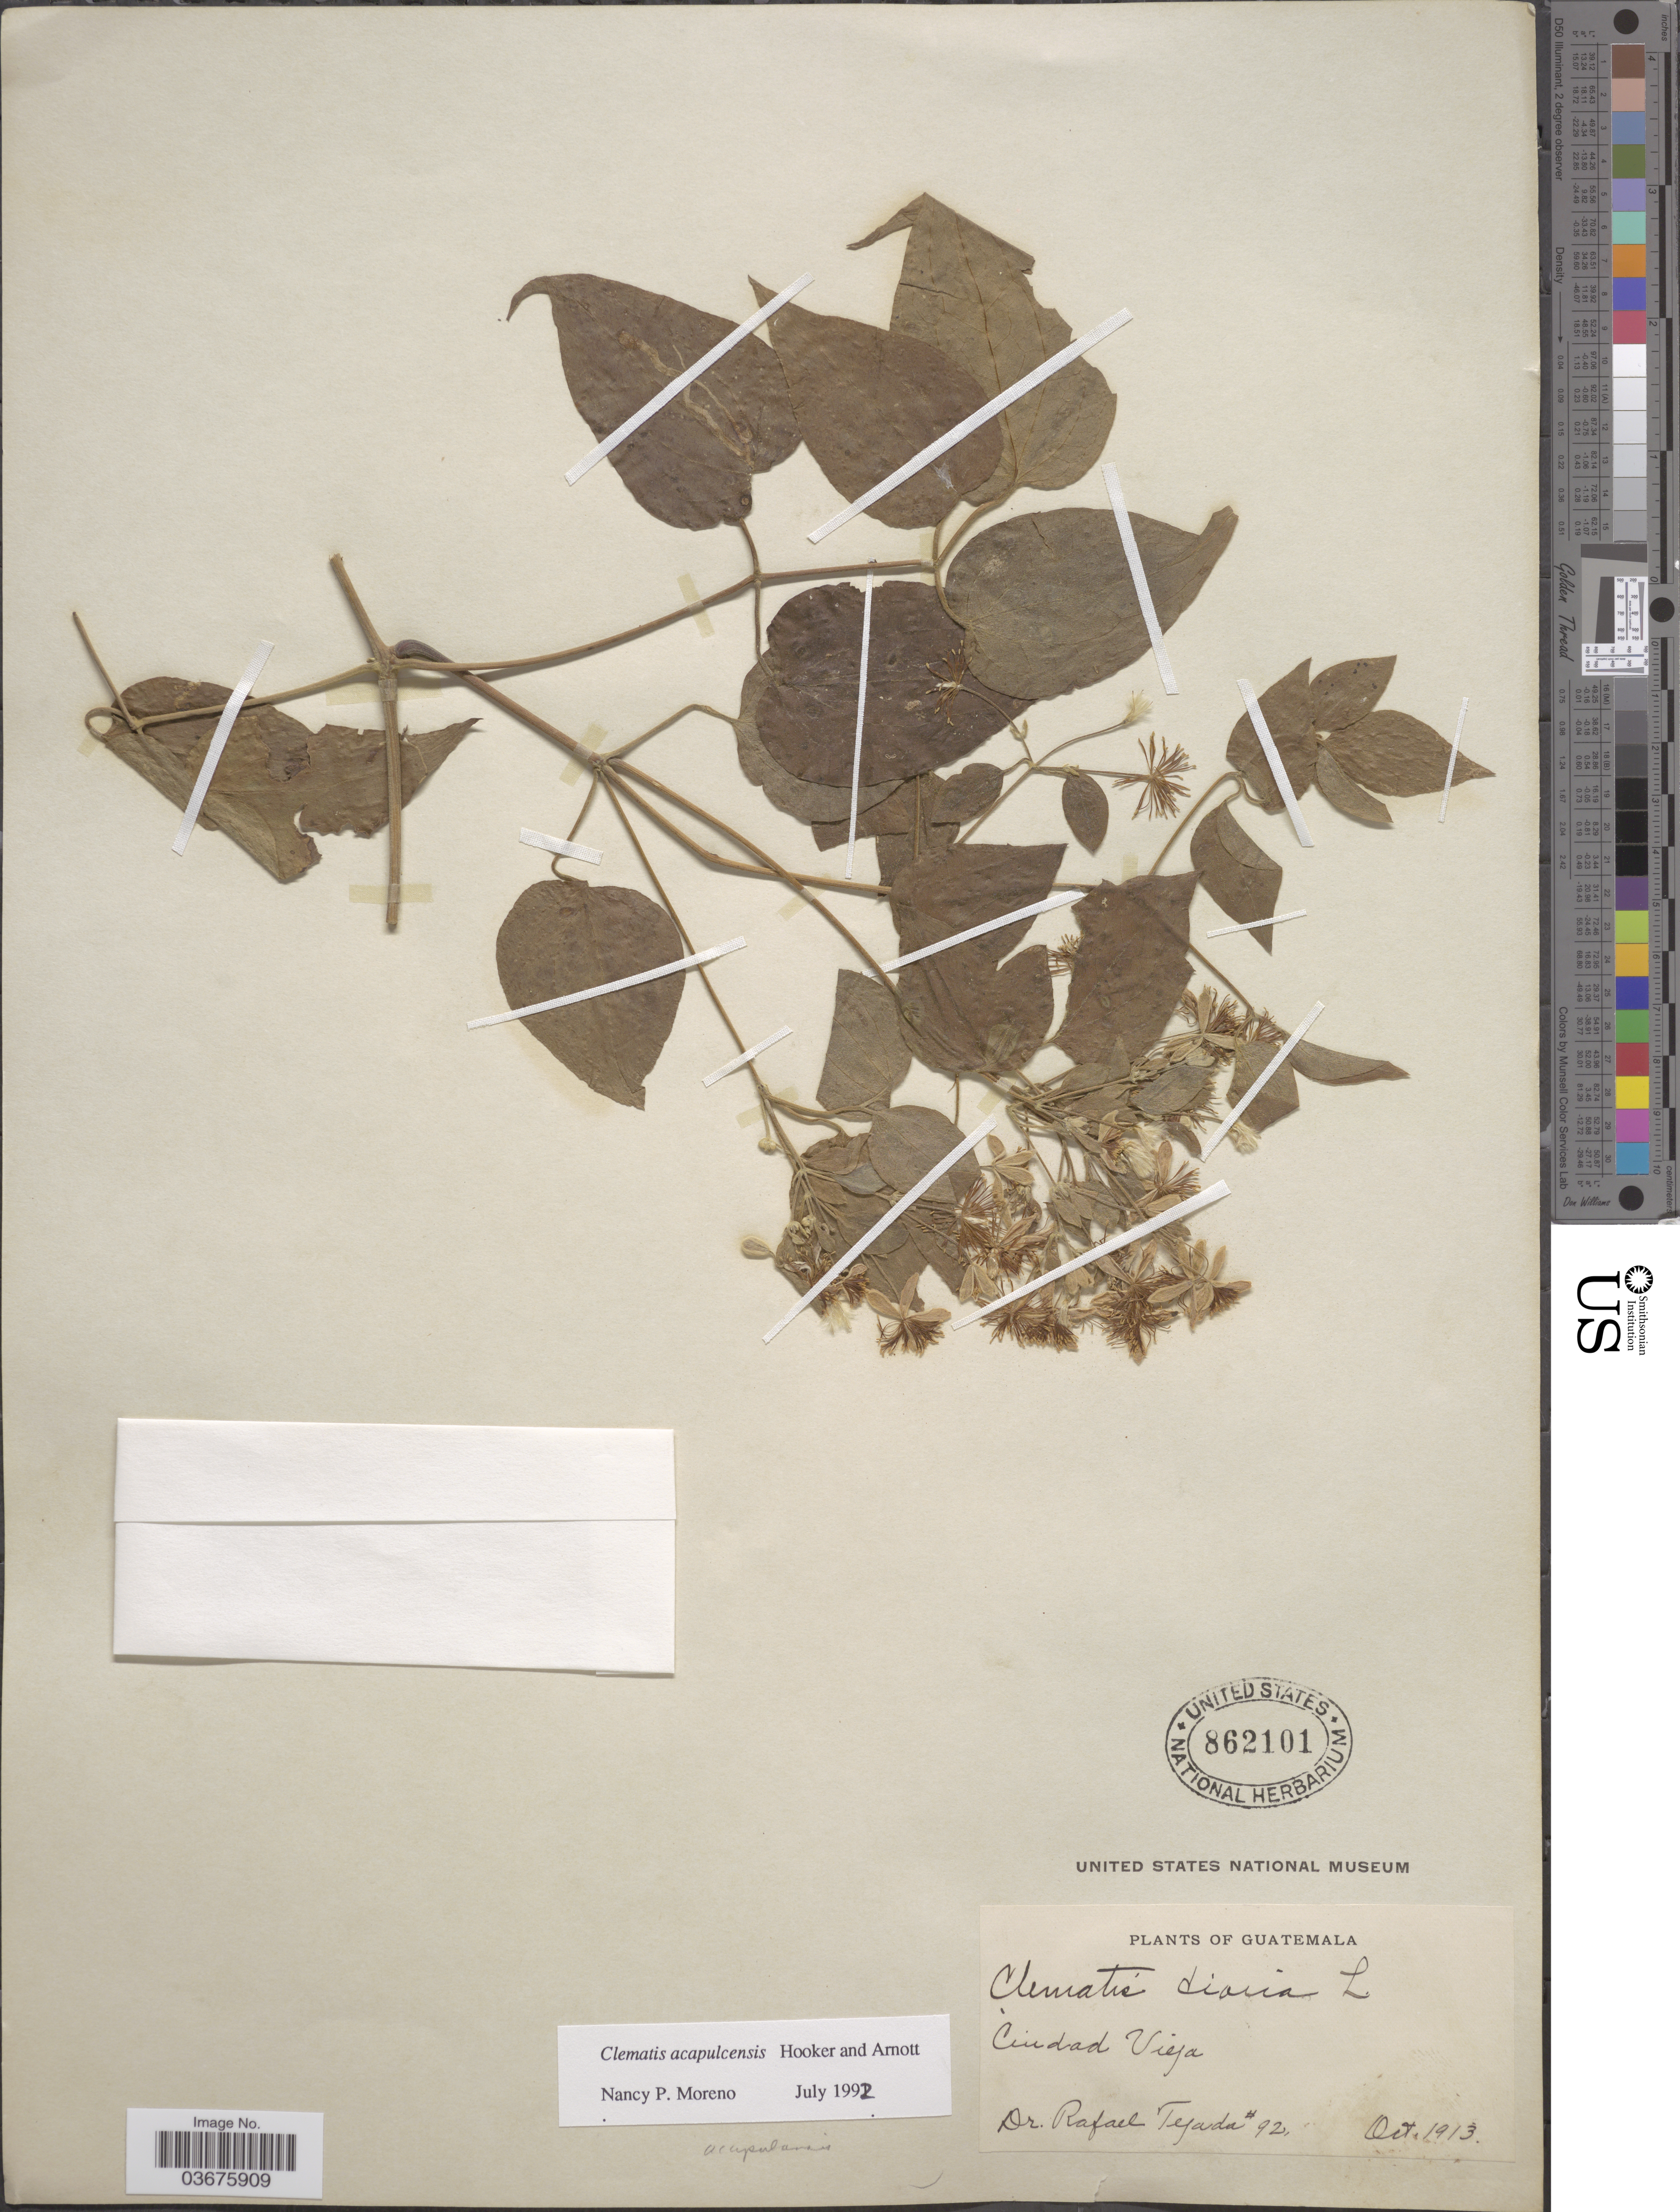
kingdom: Plantae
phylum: Tracheophyta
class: Magnoliopsida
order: Ranunculales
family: Ranunculaceae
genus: Clematis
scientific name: Clematis acapulcensis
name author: Hook. & Arn.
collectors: R. Tejada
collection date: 1913-10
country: Guatemala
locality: Ciudad Vieja.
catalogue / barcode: US 862101